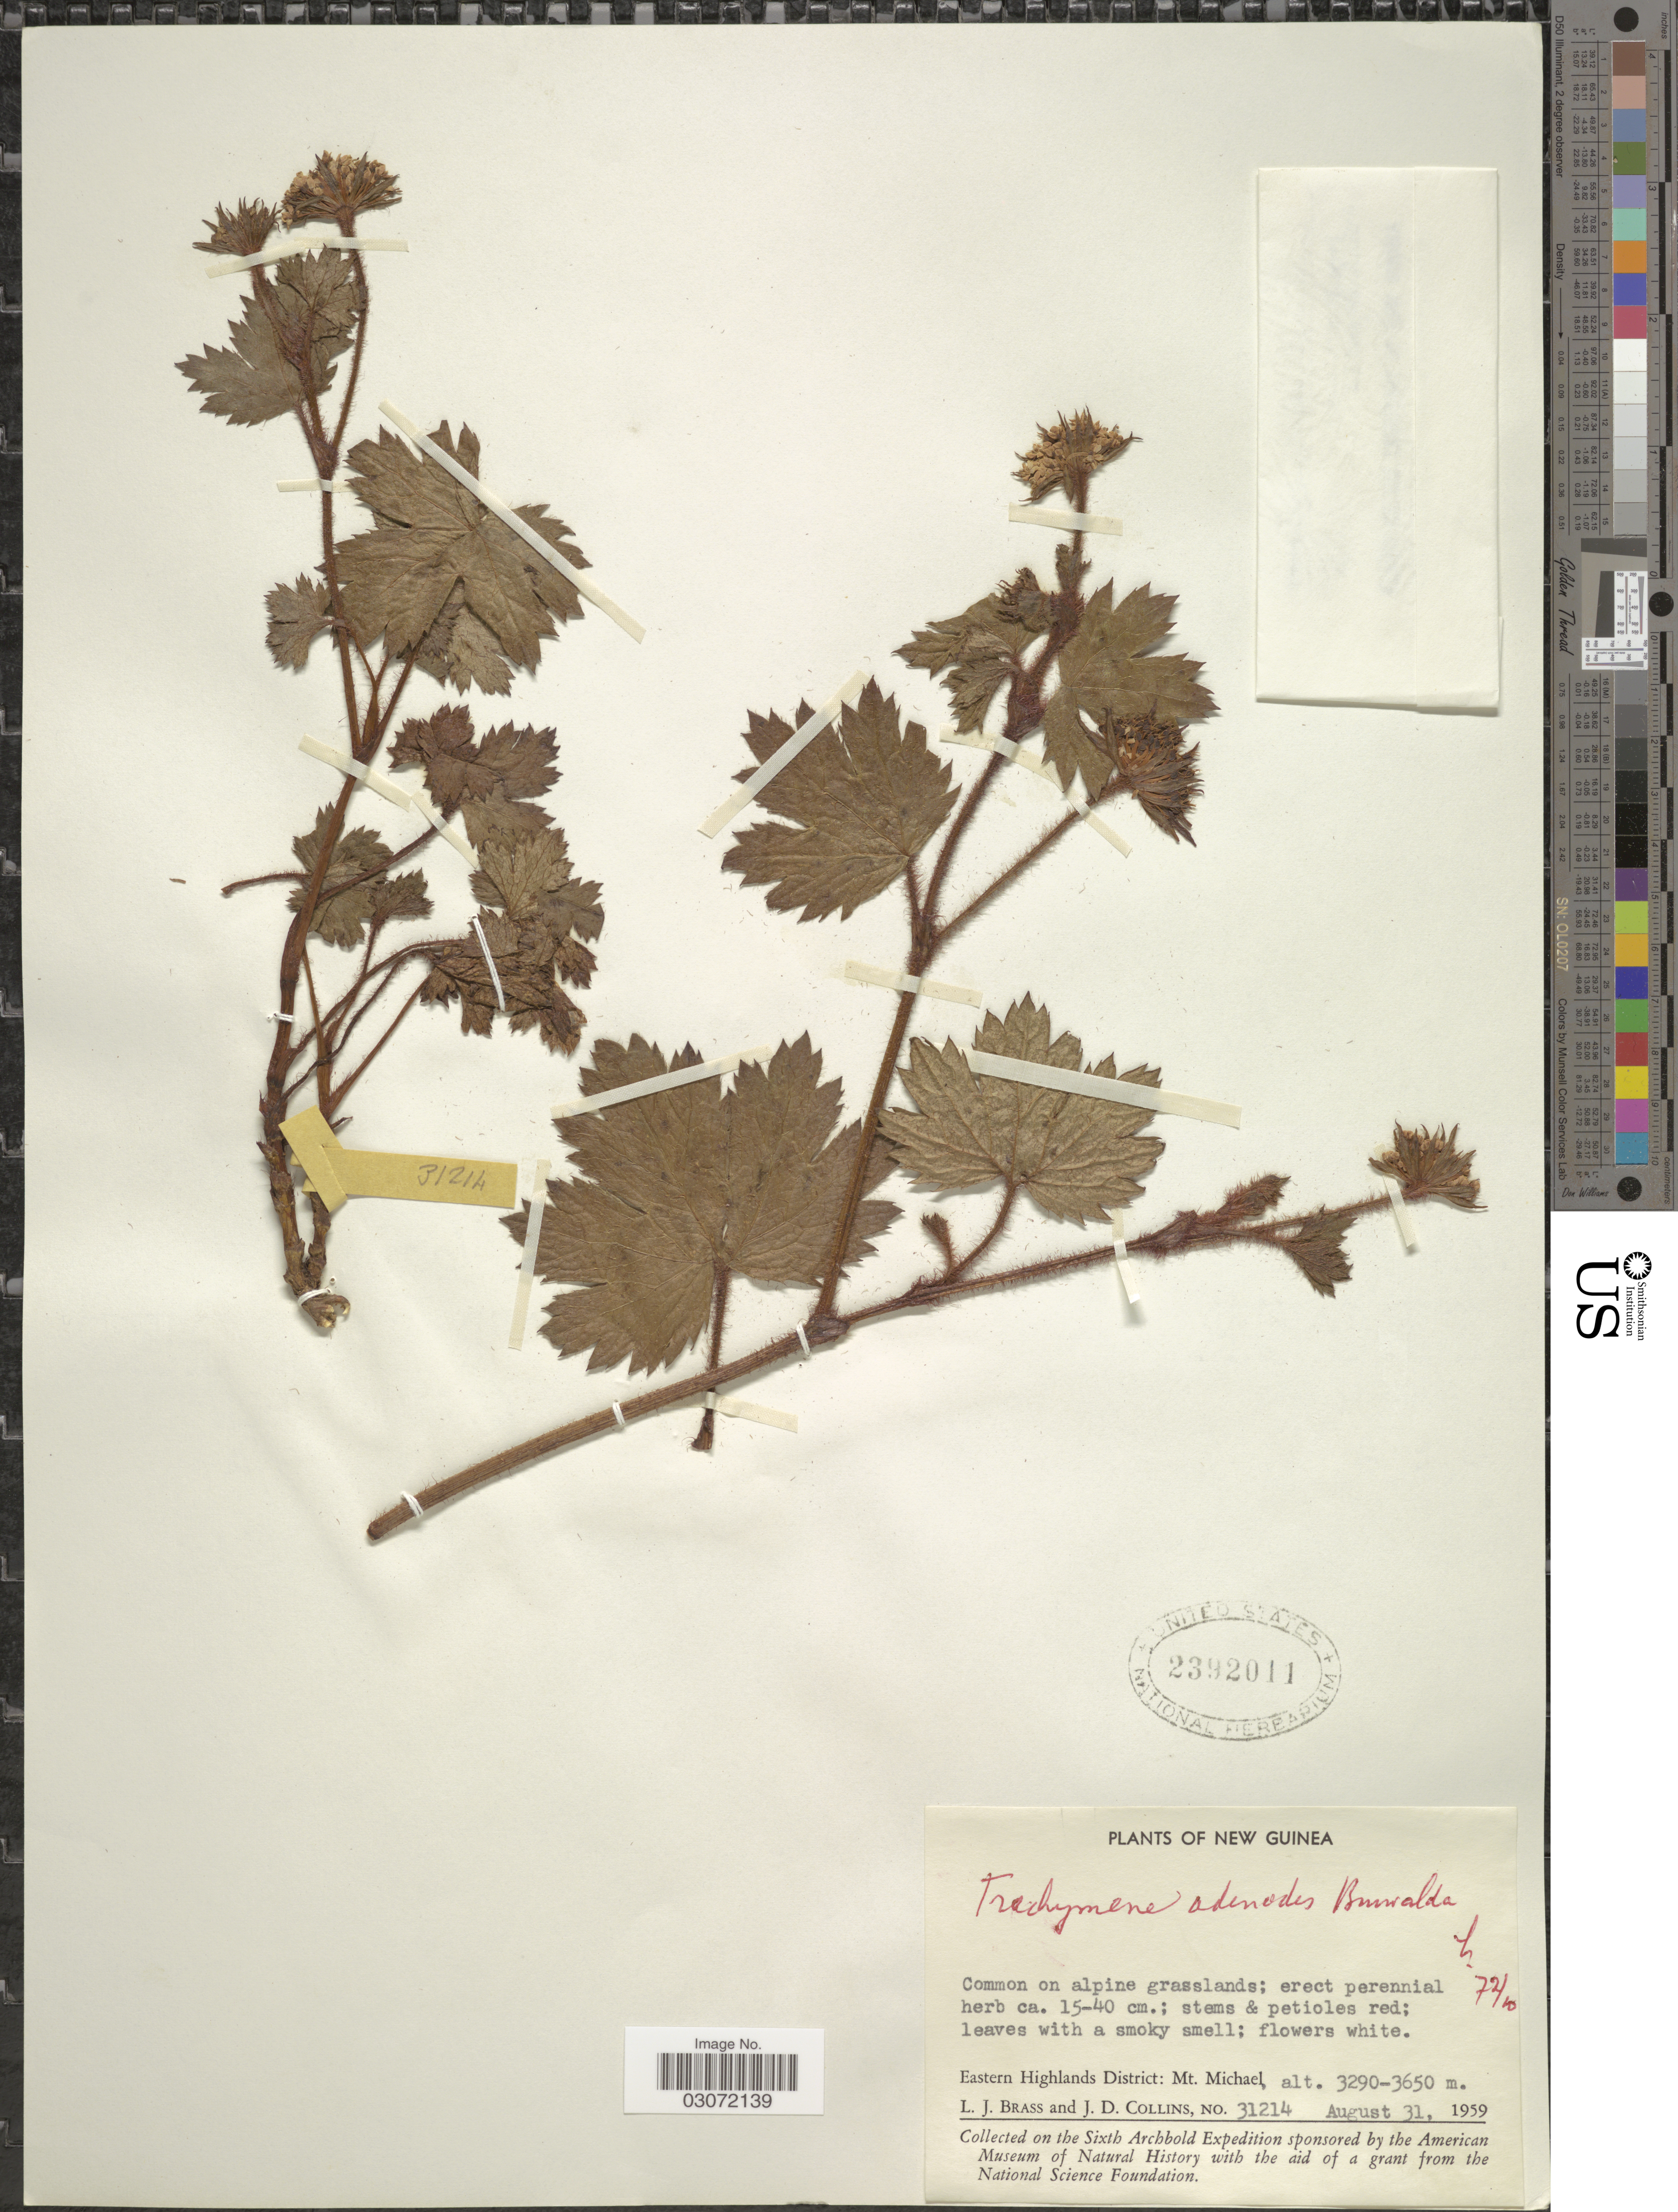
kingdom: Plantae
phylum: Tracheophyta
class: Magnoliopsida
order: Apiales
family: Araliaceae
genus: Trachymene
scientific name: Trachymene adenodes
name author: Buwalda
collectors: L. J. Brass & J. Collins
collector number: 31214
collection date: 1959-08-31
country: Papua New Guinea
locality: New Guinea. Eastern Highlands District: Mt. Michael.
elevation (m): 3290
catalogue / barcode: US 2392011